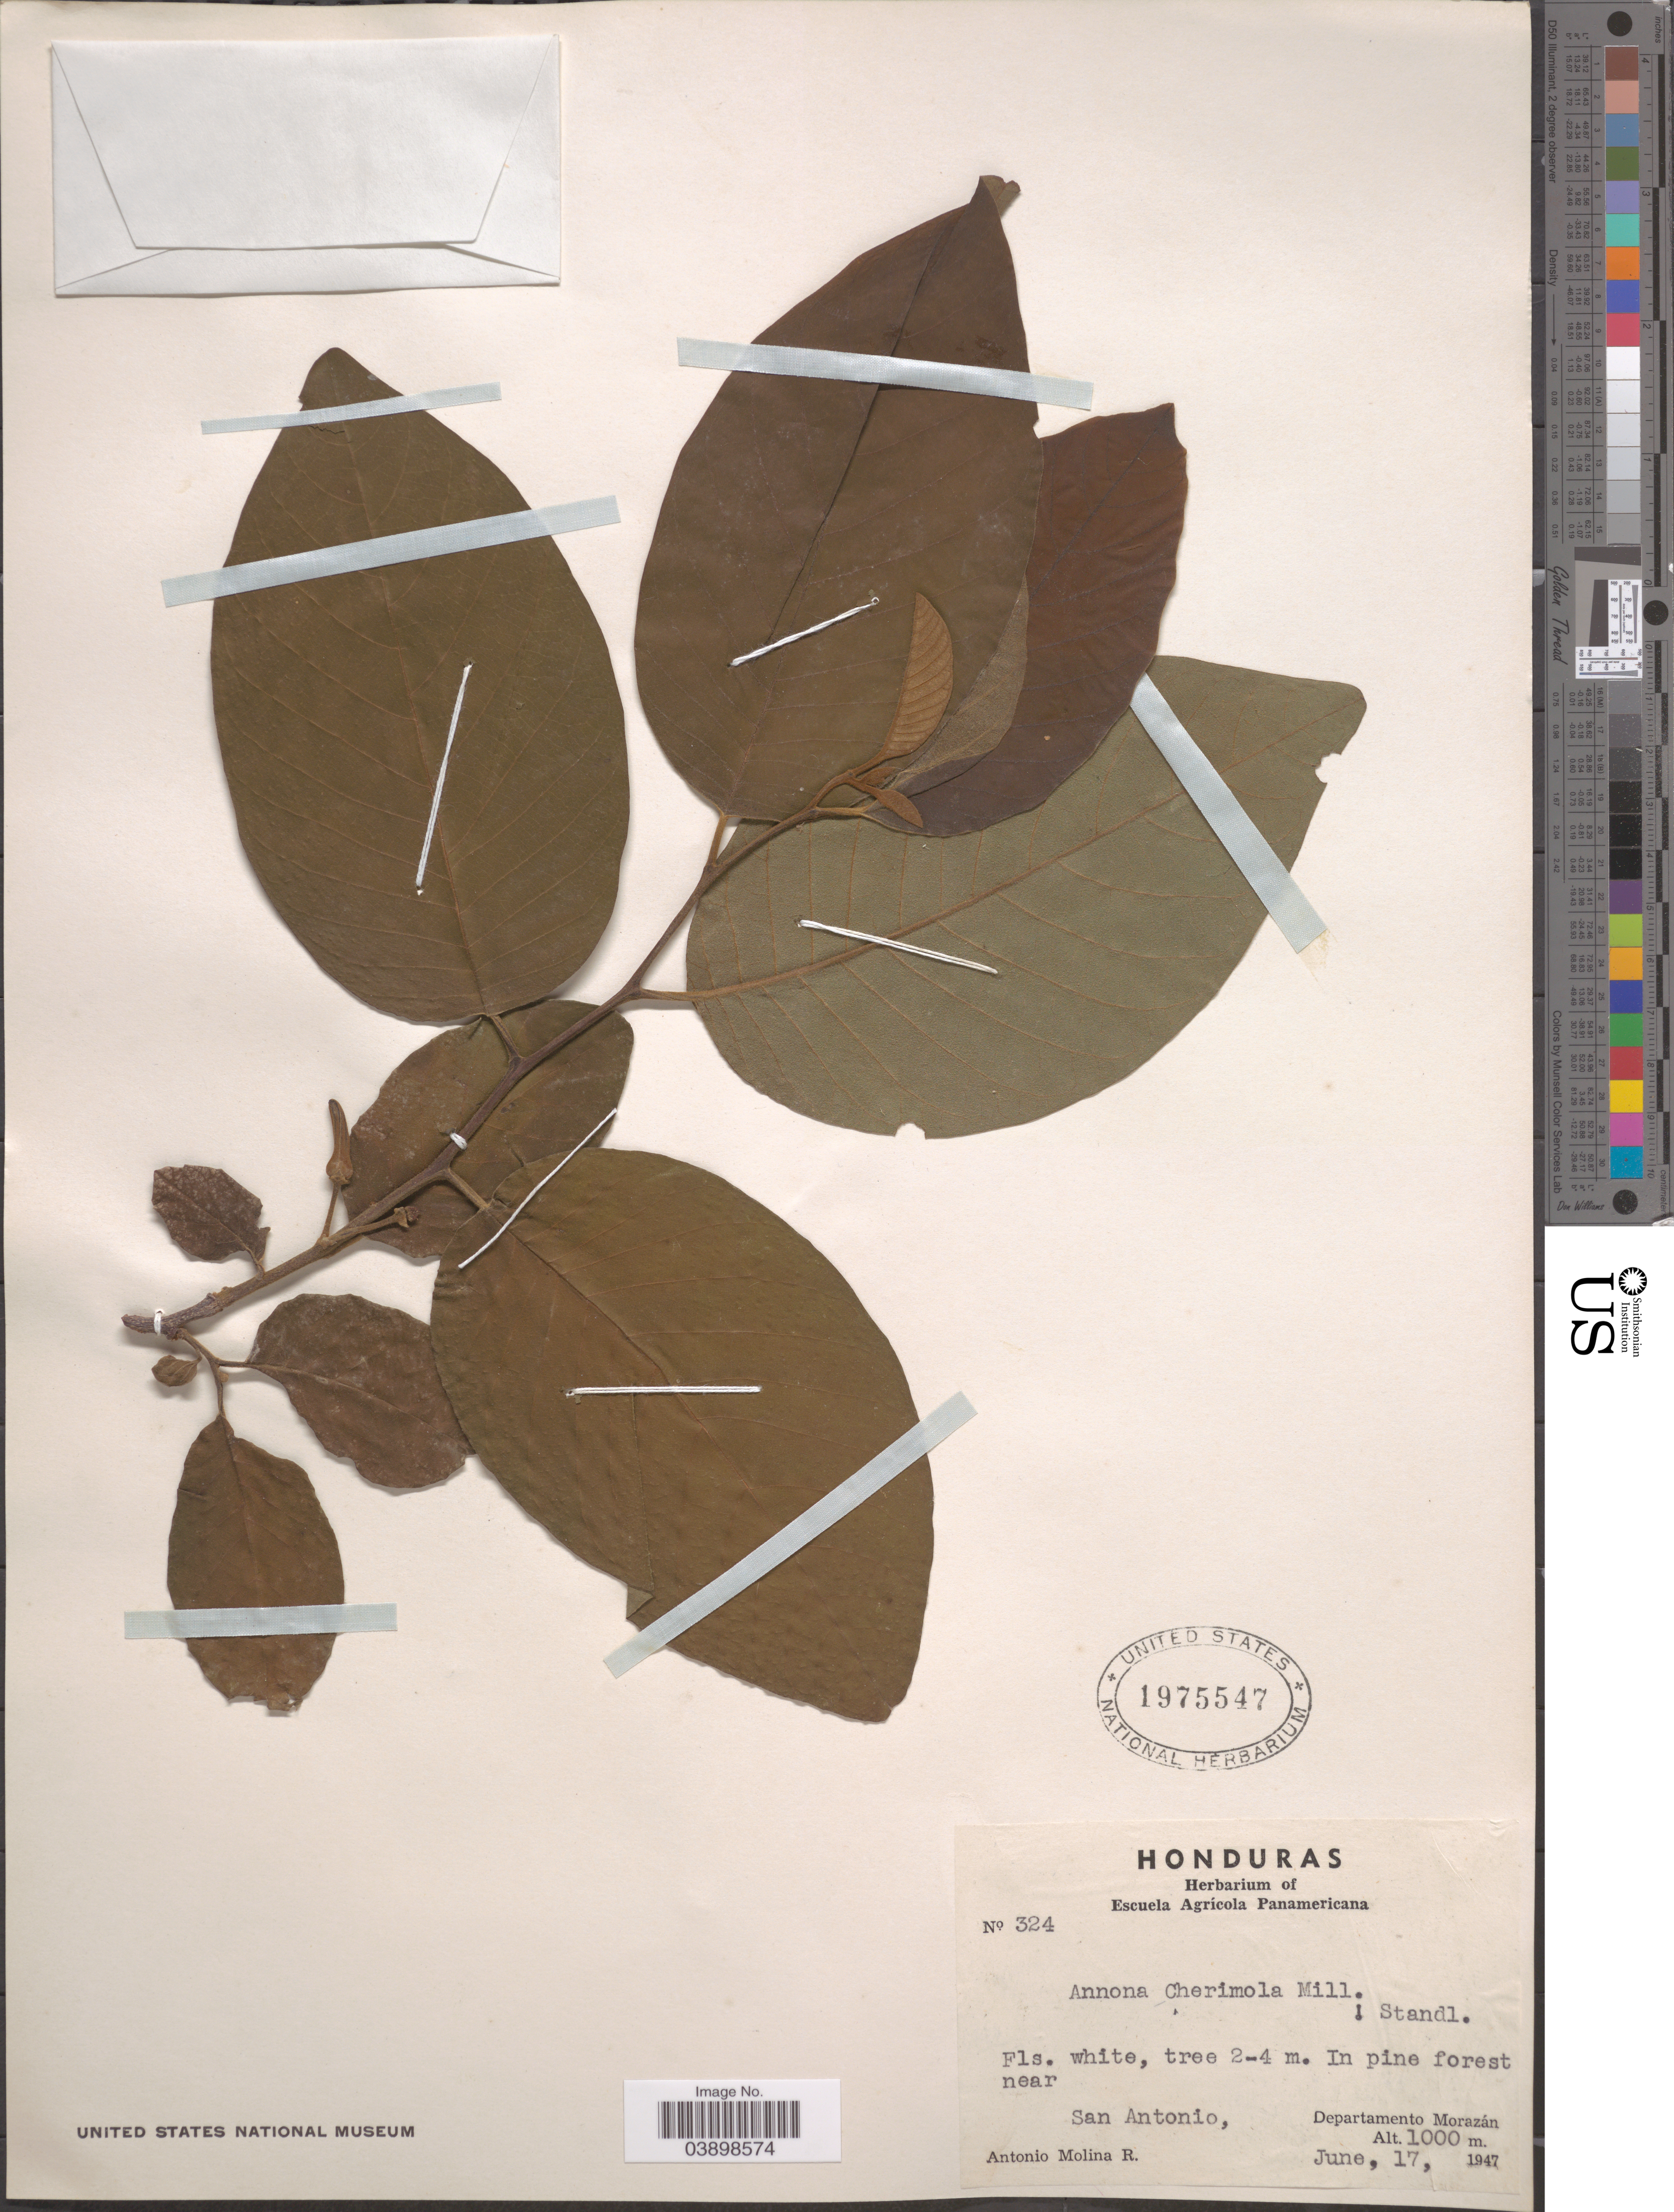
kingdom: Plantae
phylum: Tracheophyta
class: Magnoliopsida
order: Magnoliales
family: Annonaceae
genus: Annona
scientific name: Annona cherimola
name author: Mill.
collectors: A. Molina R.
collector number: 324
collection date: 1947-06-17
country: Honduras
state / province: Fco. Morazán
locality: In pine forest near, near San Antonio, Departamento Morazán.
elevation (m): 1000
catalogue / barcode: US 1975547